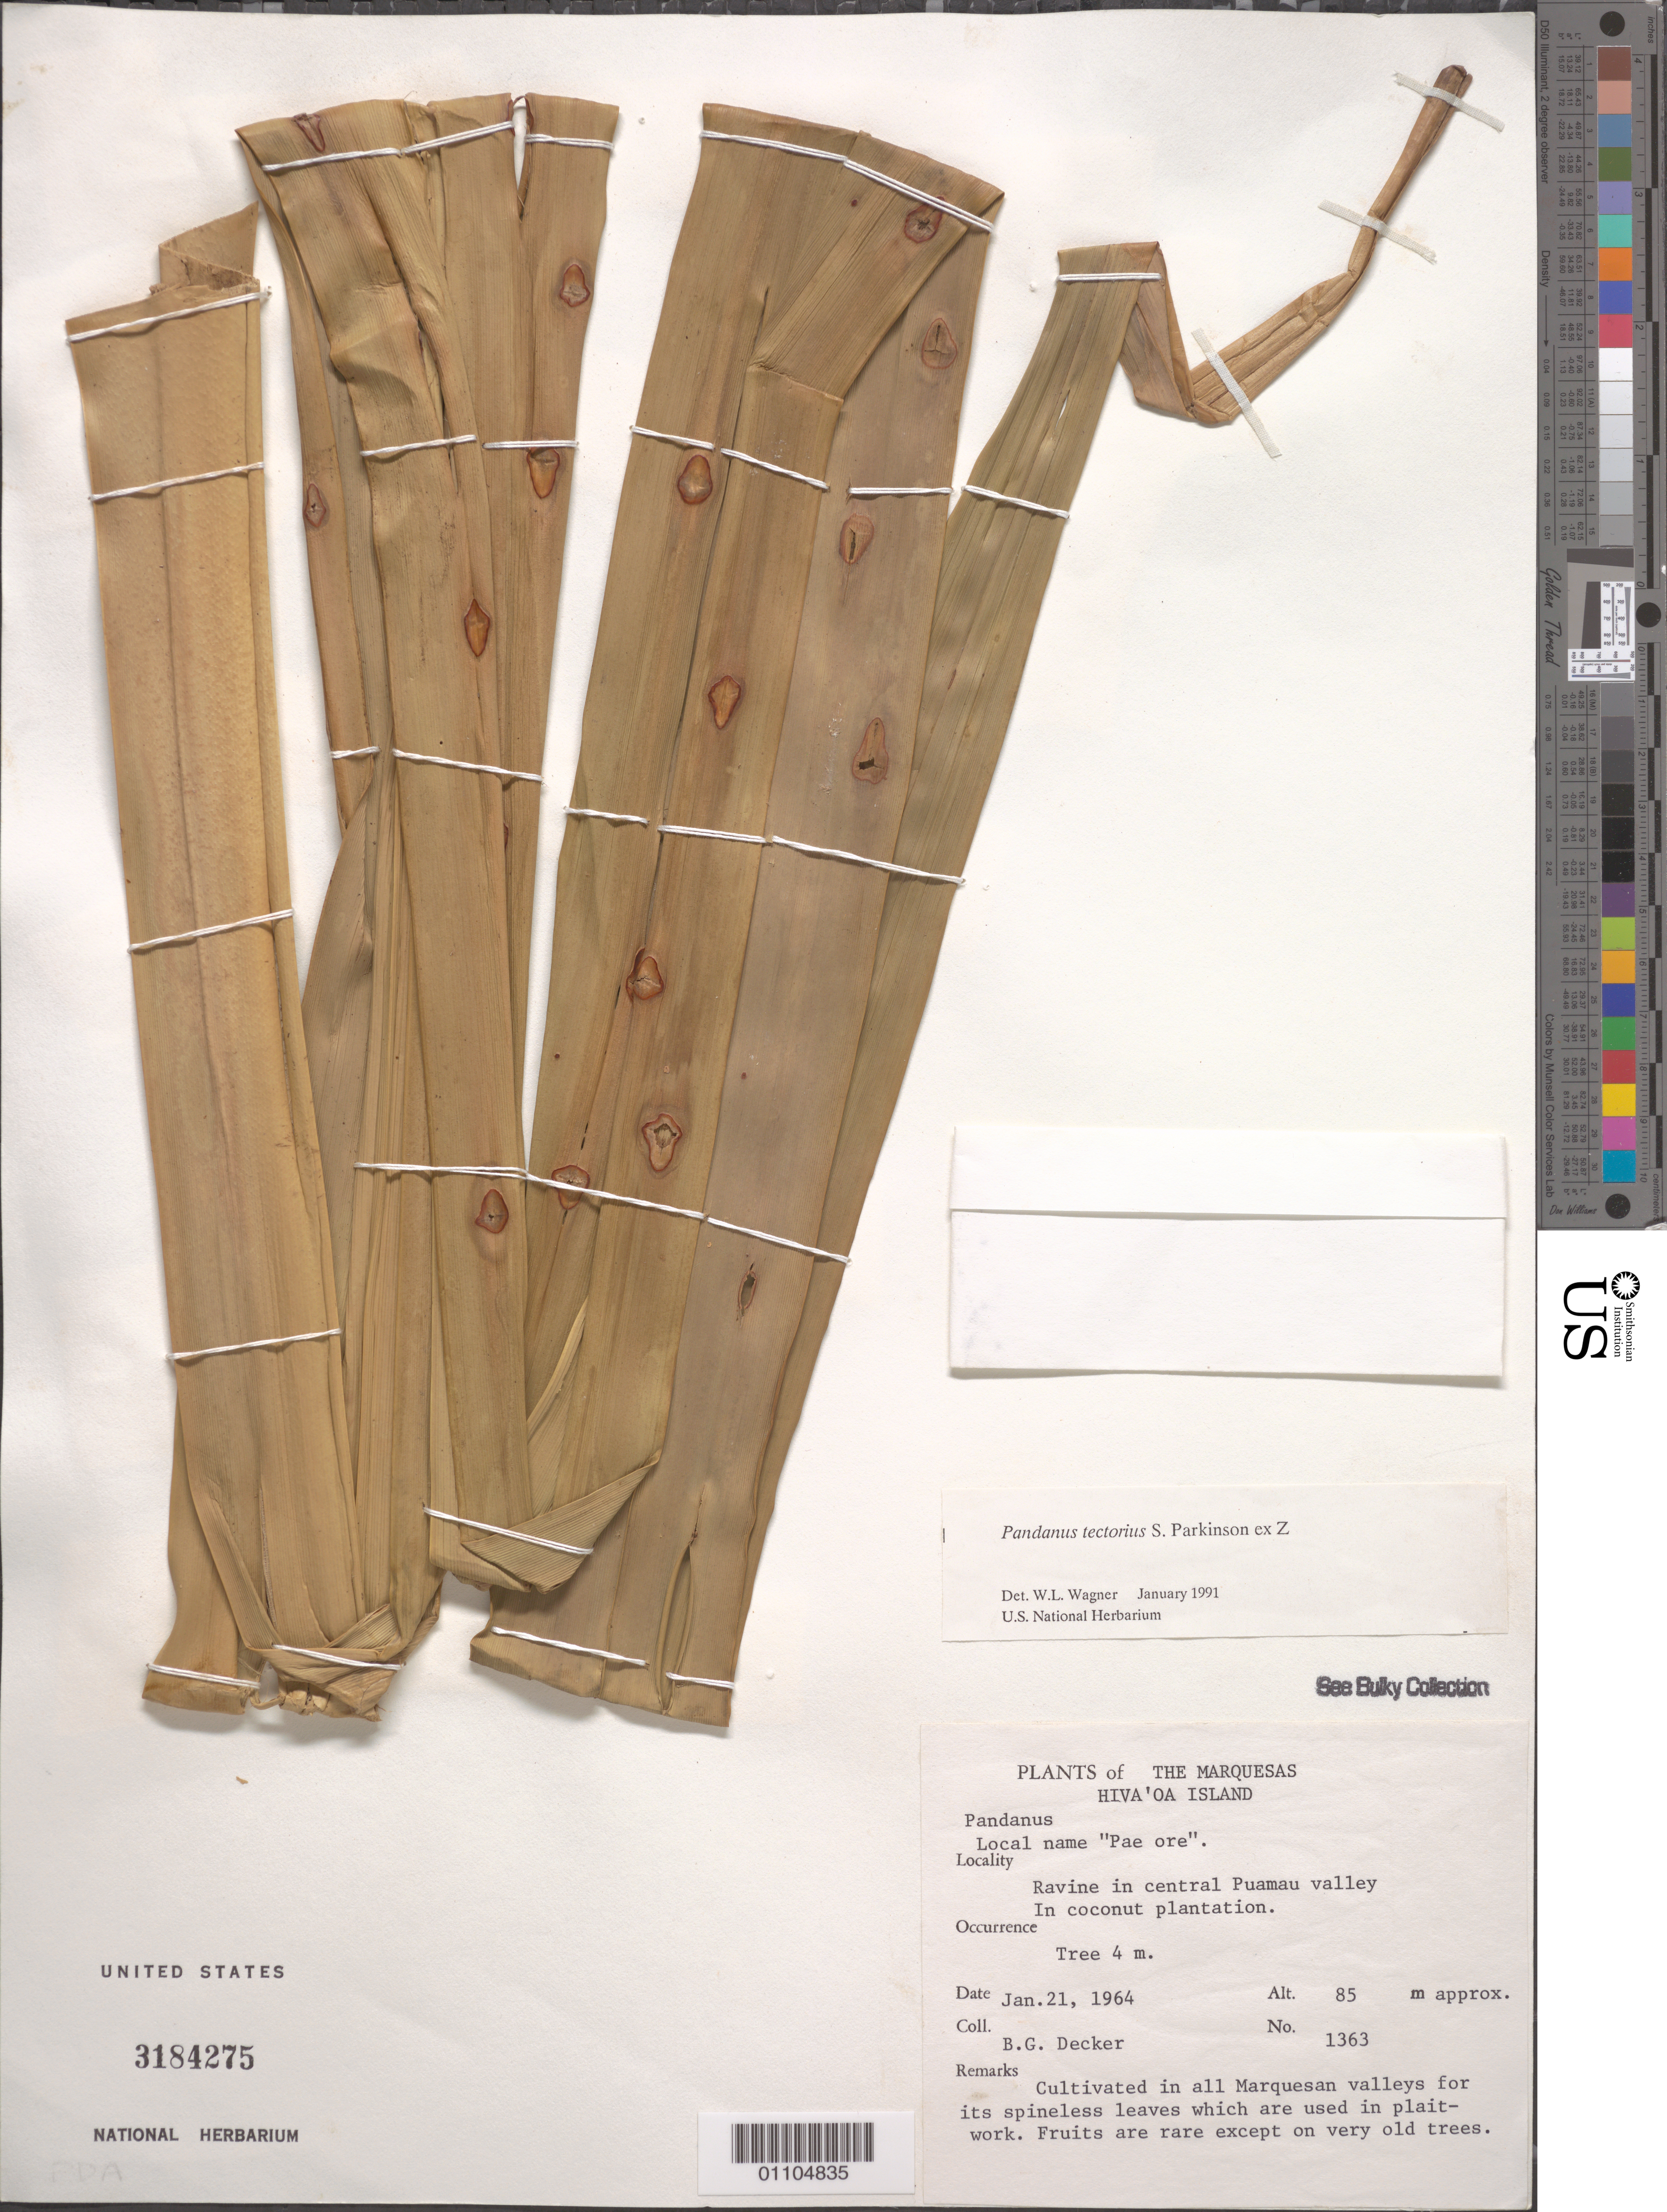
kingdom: Plantae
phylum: Tracheophyta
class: Liliopsida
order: Pandanales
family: Pandanaceae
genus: Pandanus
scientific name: Pandanus tectorius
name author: Parkinson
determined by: Wagner, W. L., (BOT), Smithsonian Institution - National Museum of Natural History (UNITED STATES)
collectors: B. G. Decker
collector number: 1363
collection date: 1964-01-21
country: French Polynesia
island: Hiva Oa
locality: Ravine in central Puamau Valley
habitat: In coconut plantation. Cultivated in all Marquesan valleys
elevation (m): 85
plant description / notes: Cultivated for its spineless leaves which are used in plait-work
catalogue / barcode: US 3184275